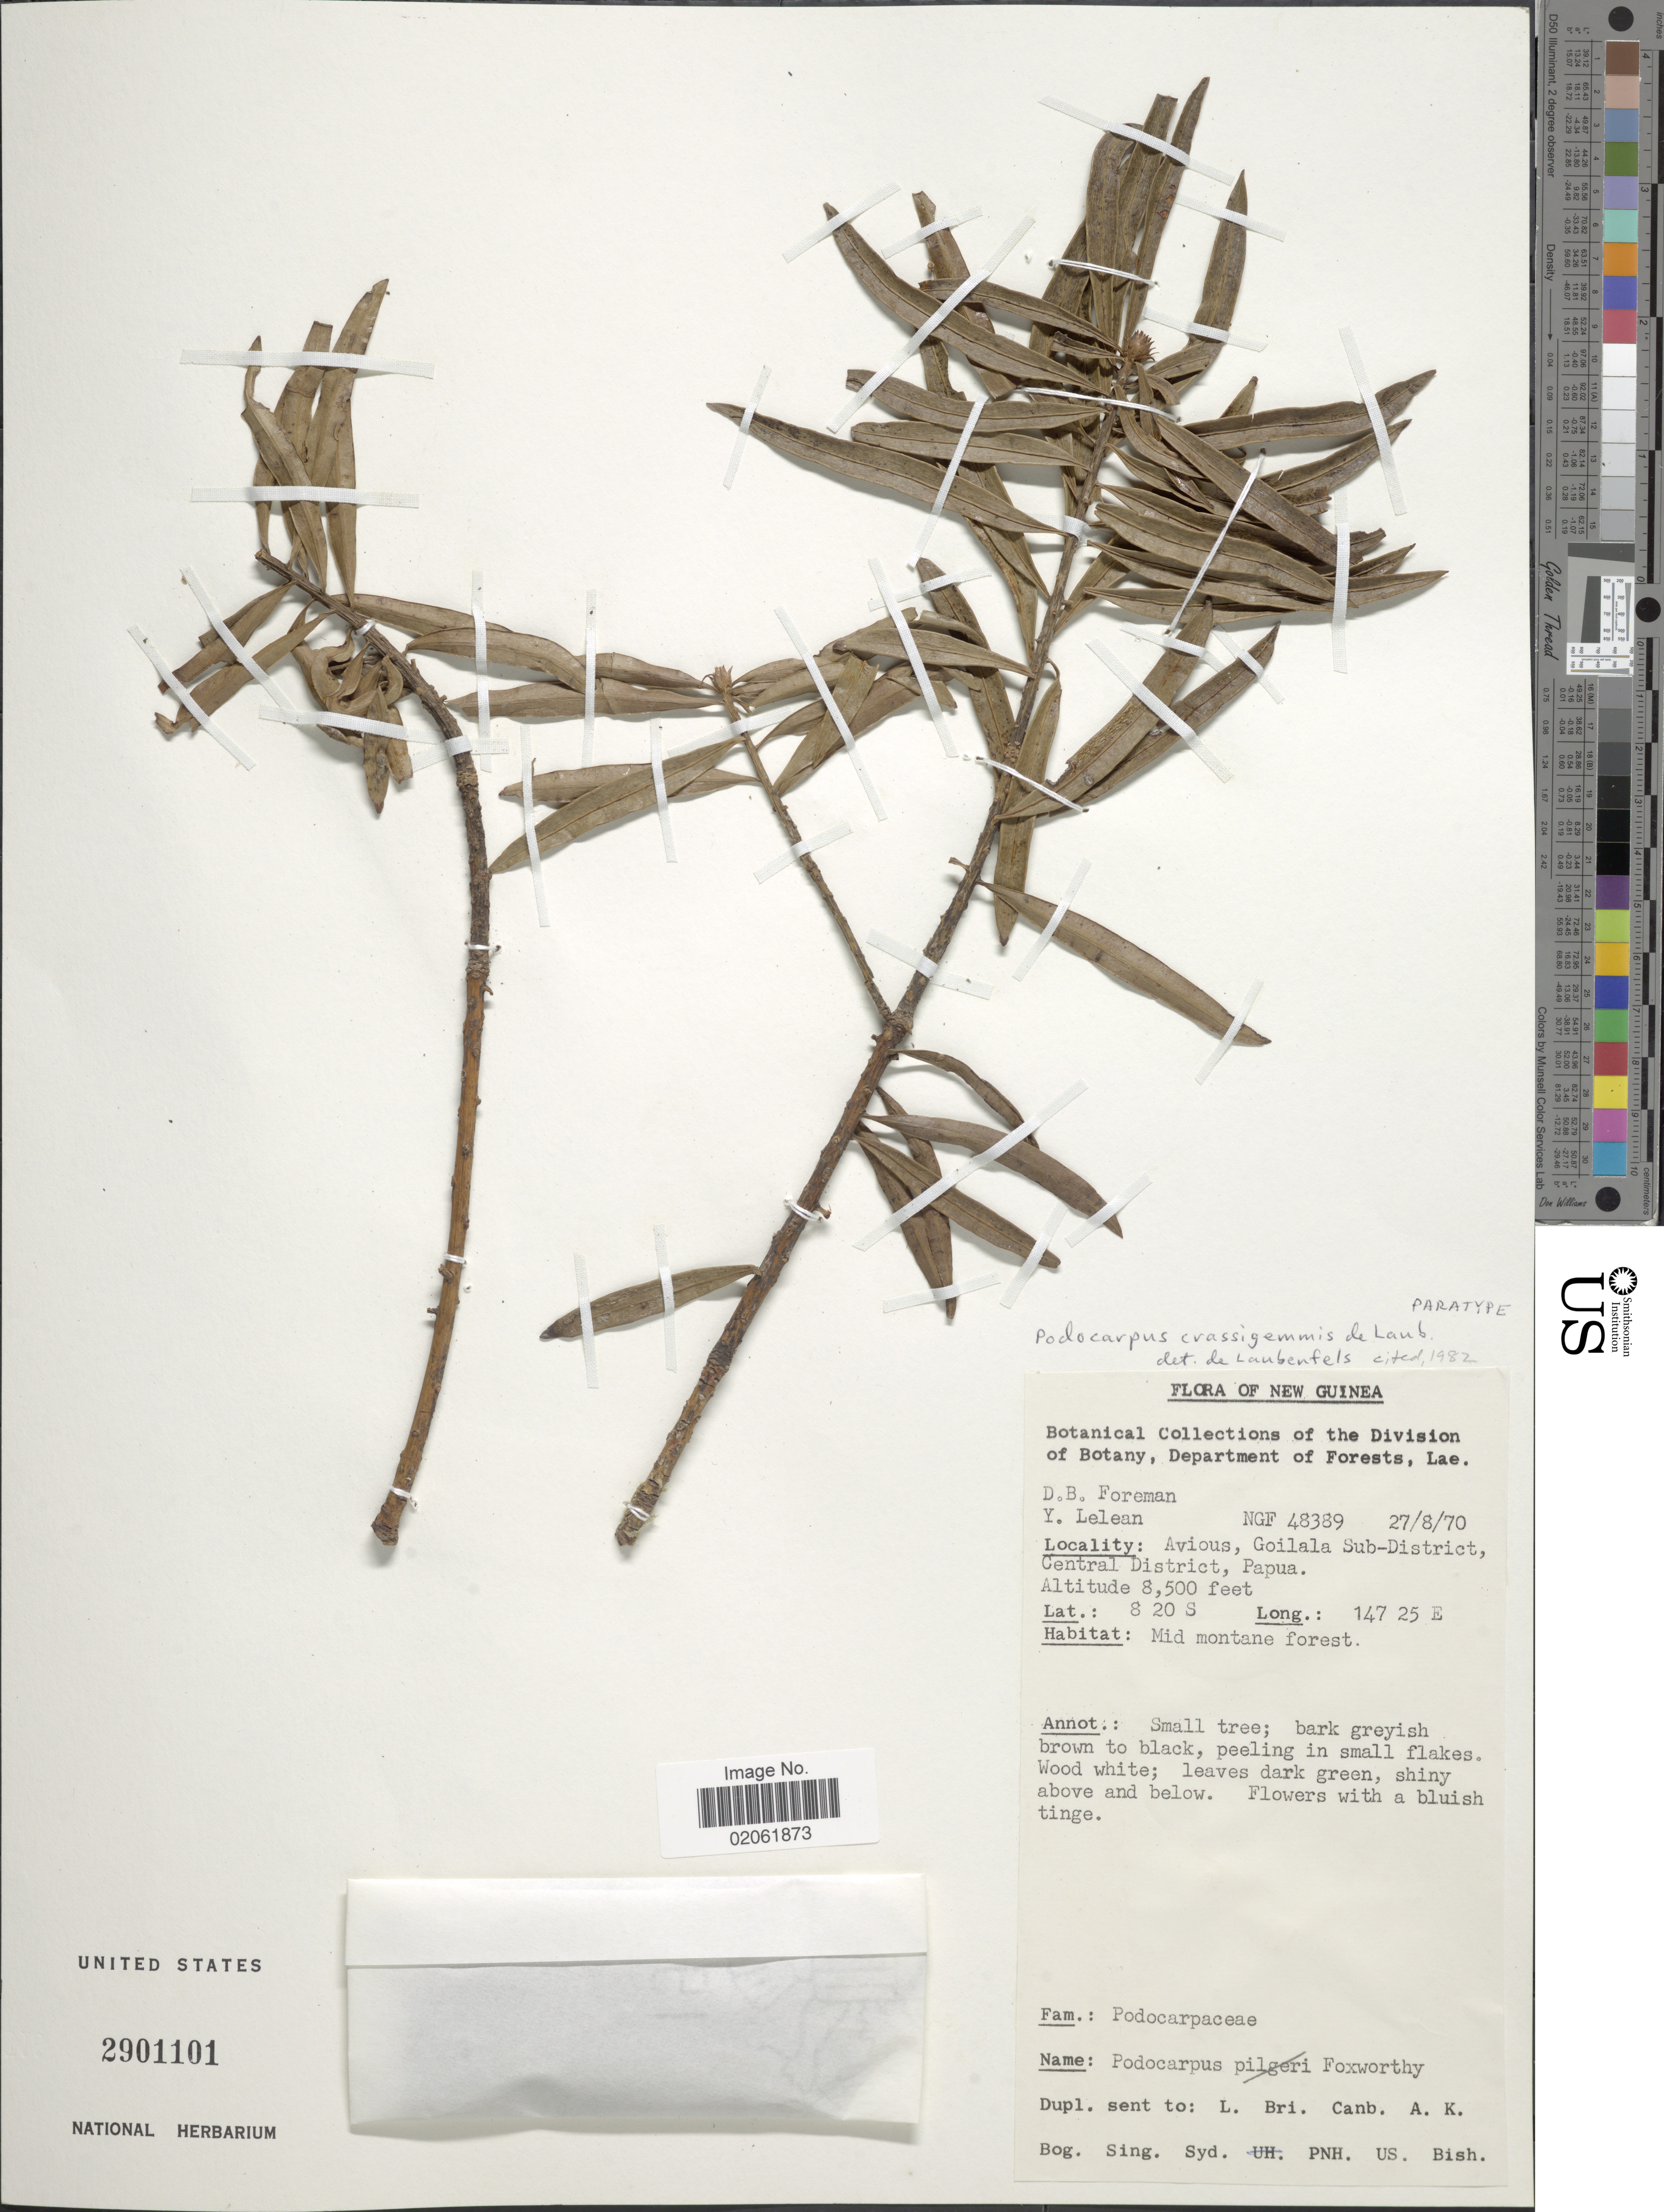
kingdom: Plantae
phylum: Tracheophyta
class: Pinopsida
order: Pinales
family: Podocarpaceae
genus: Podocarpus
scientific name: Podocarpus crassigemmis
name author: de Laub.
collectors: D. Foreman & Y. Lelean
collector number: NGF48389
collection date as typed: Transcribed d/m/y: 27/8/70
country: Indonesia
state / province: Papua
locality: Avious, Goilala Sub-District, Central District, Papua.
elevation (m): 2591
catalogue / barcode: US 2901101